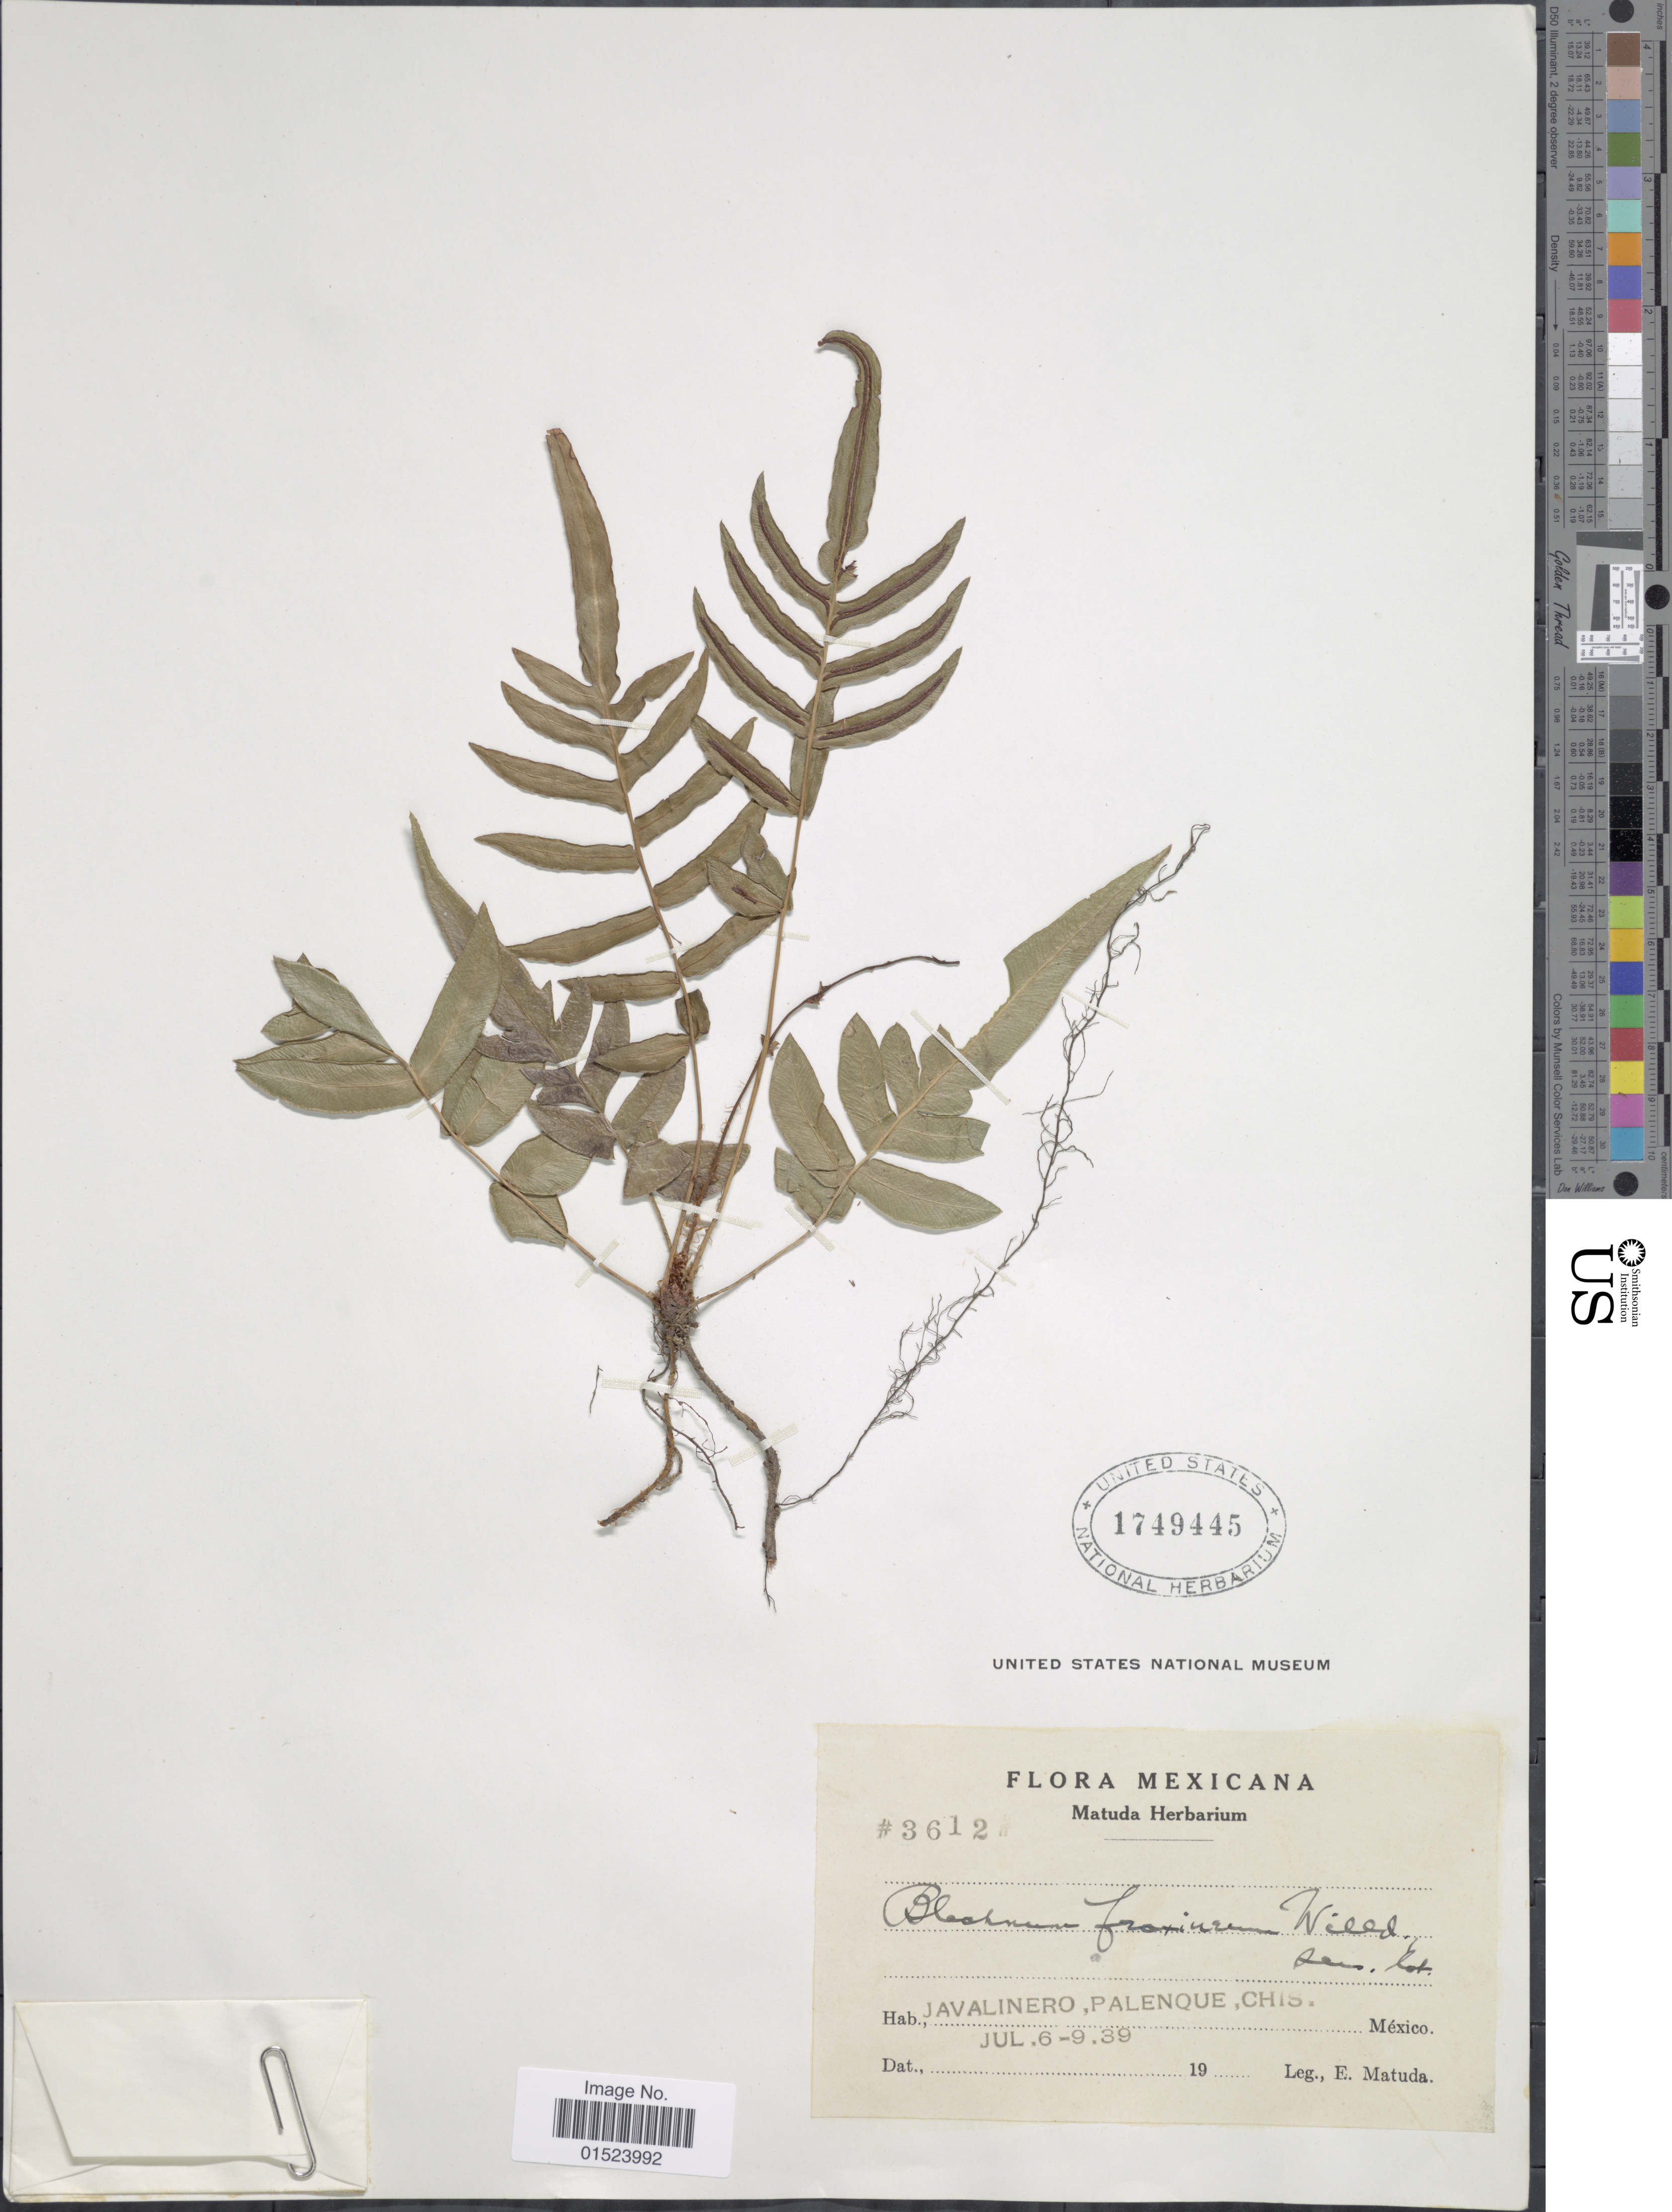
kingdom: Plantae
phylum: Tracheophyta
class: Polypodiopsida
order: Polypodiales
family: Blechnaceae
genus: Blechnum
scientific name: Blechnum x fraxineum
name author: Willd.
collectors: E. Matuda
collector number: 3612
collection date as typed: Transcribed d/m/y: 6/7/39 to 9/7/39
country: Mexico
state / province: Chiapas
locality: Javalinero, Palenque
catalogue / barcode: US 1749445